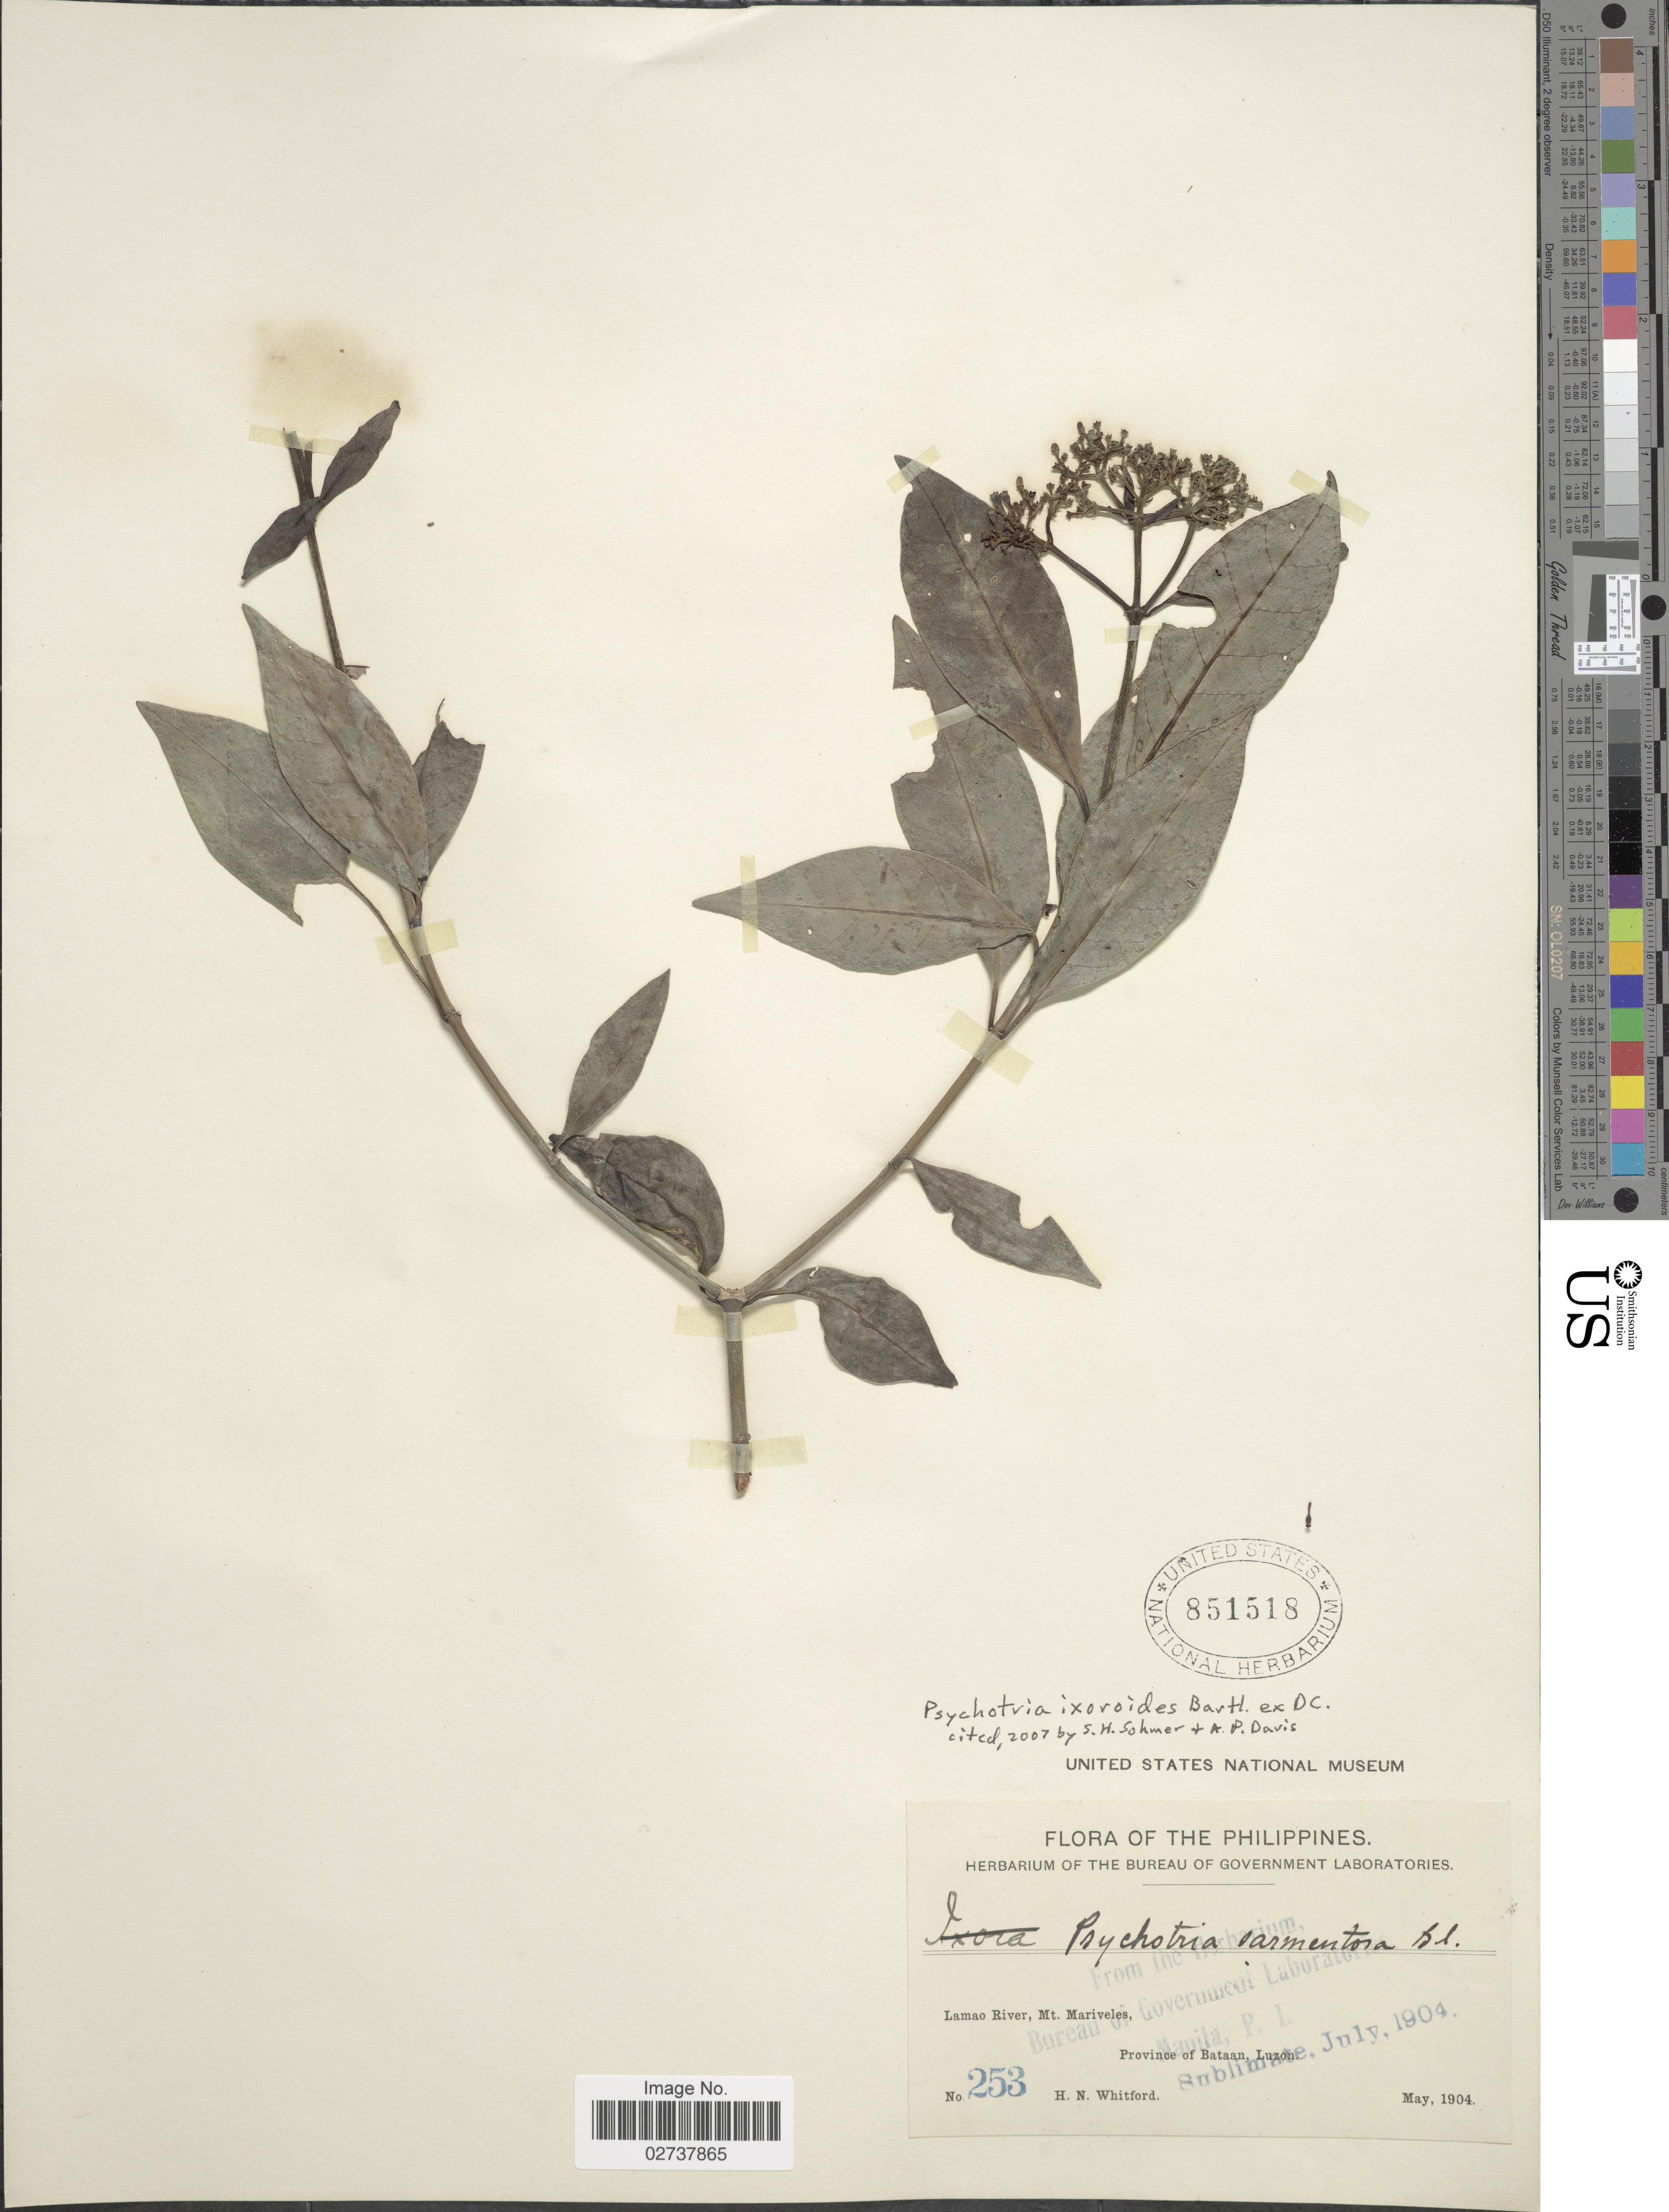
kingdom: Plantae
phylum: Tracheophyta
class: Magnoliopsida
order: Gentianales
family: Rubiaceae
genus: Psychotria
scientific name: Psychotria ixoroides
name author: Bartl. ex DC.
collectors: H. N. Whitford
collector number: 253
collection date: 1904-05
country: Philippines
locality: Lamao River, Mt. Mariveles, Province of Bataan, Luzon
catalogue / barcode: US 851518